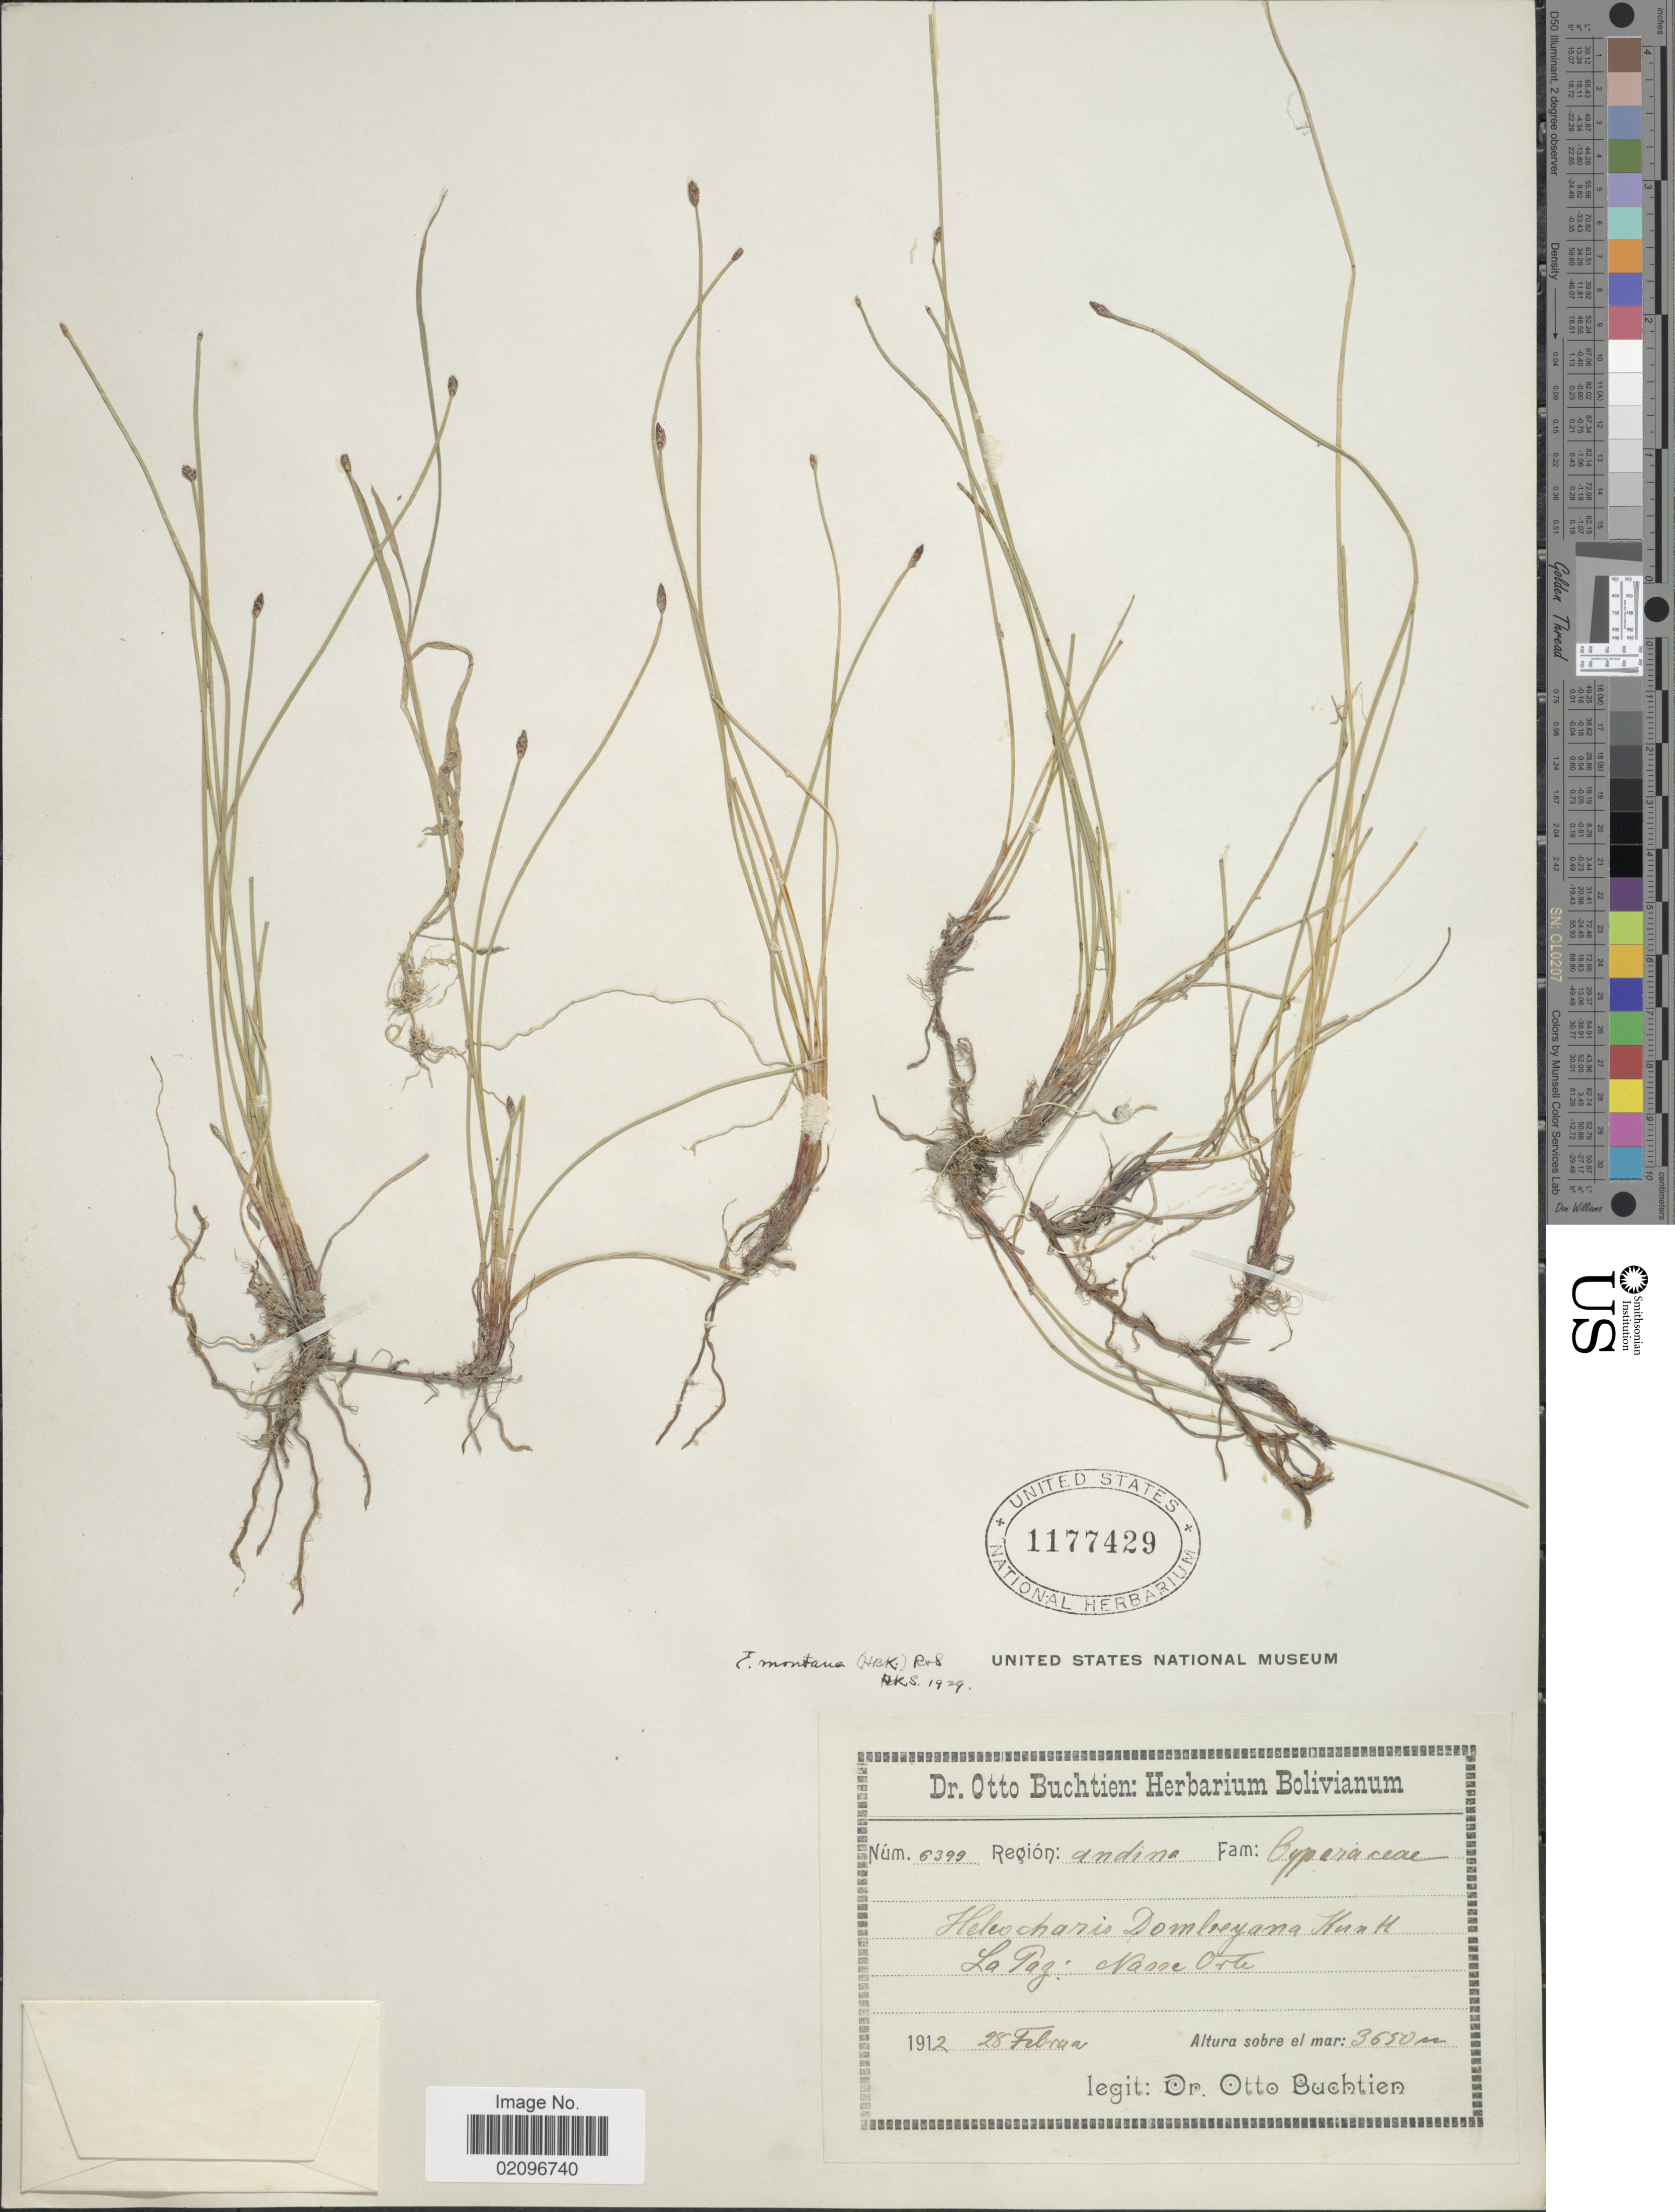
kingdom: Plantae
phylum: Tracheophyta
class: Liliopsida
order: Poales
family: Cyperaceae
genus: Eleocharis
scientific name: Eleocharis montana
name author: (Kunth) Roem. & Schult.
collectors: O. Buchtien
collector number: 6399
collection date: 1912-02-28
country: Bolivia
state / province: La Paz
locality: Region: andina, La Paz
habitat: nässe orte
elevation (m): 3650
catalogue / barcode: US 1177429